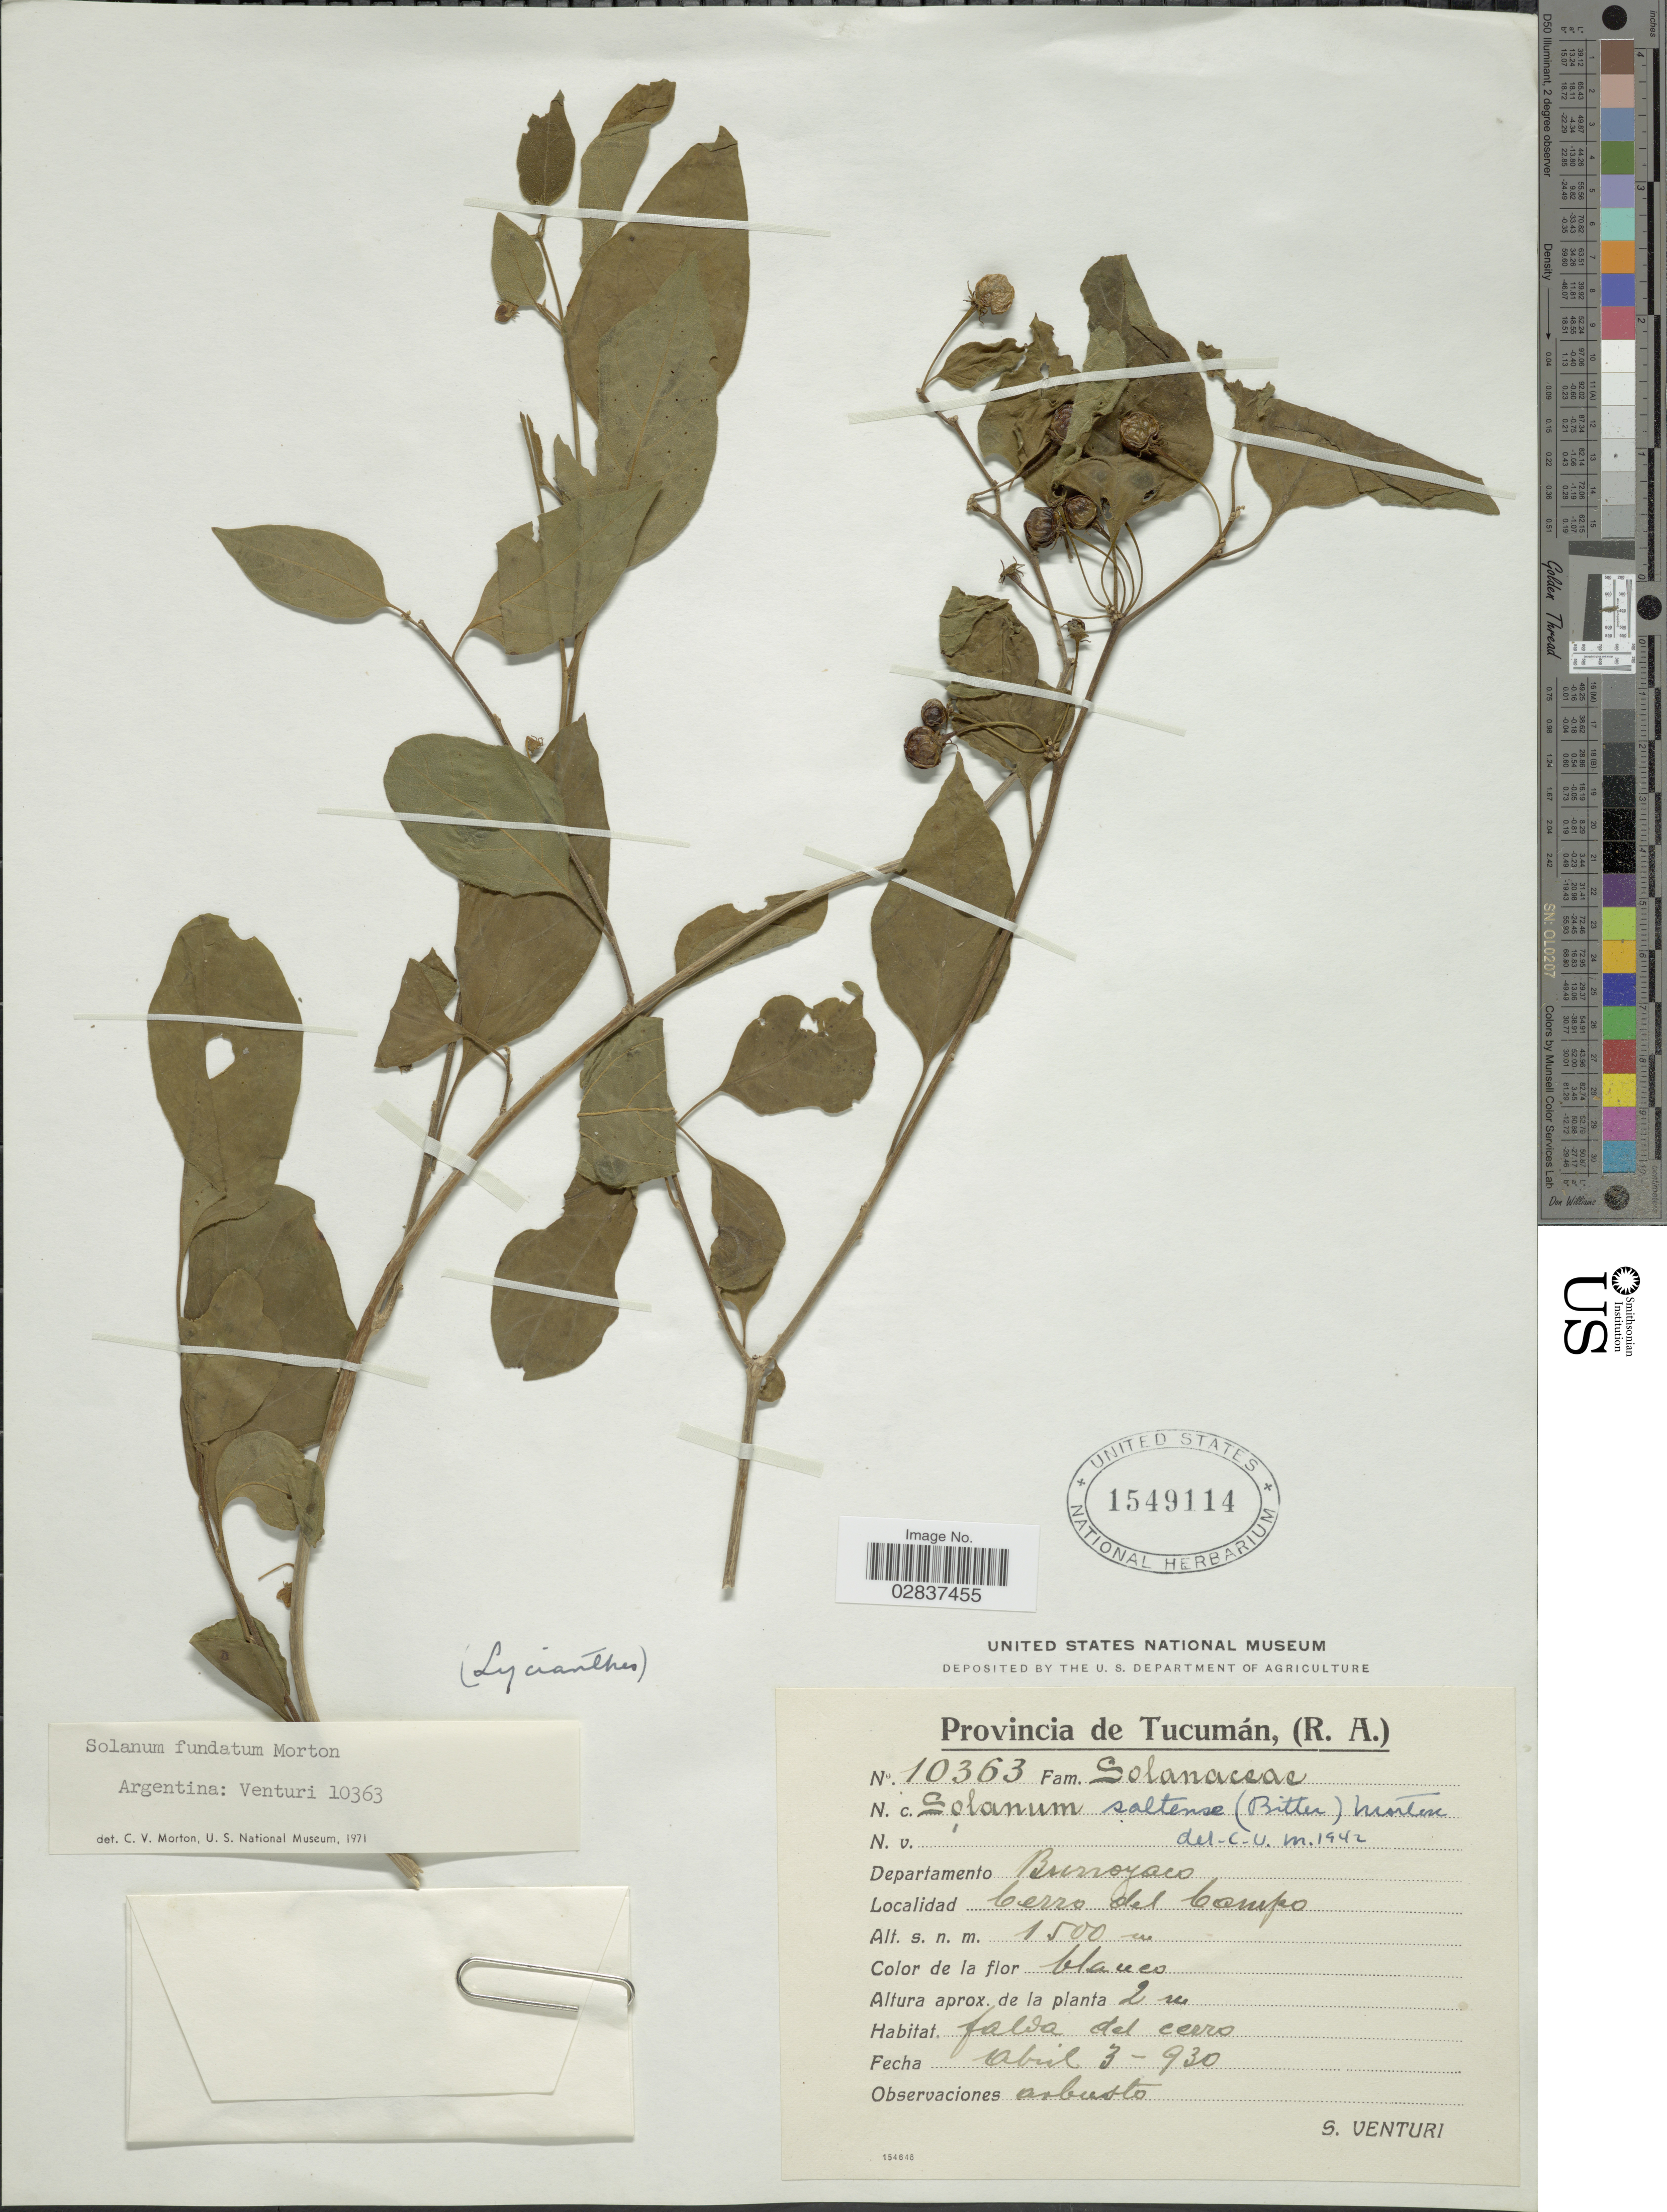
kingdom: Plantae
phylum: Tracheophyta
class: Magnoliopsida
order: Solanales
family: Solanaceae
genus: Lycianthes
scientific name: Lycianthes fasciculata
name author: (Rusby) Bitter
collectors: S. Venturi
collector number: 10363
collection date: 1930-04-03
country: Argentina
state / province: Tucuman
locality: Tucumán, (R.A.) Departamento Burruyacu, Cerro del Campo.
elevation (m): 1500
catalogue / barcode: US 1549114